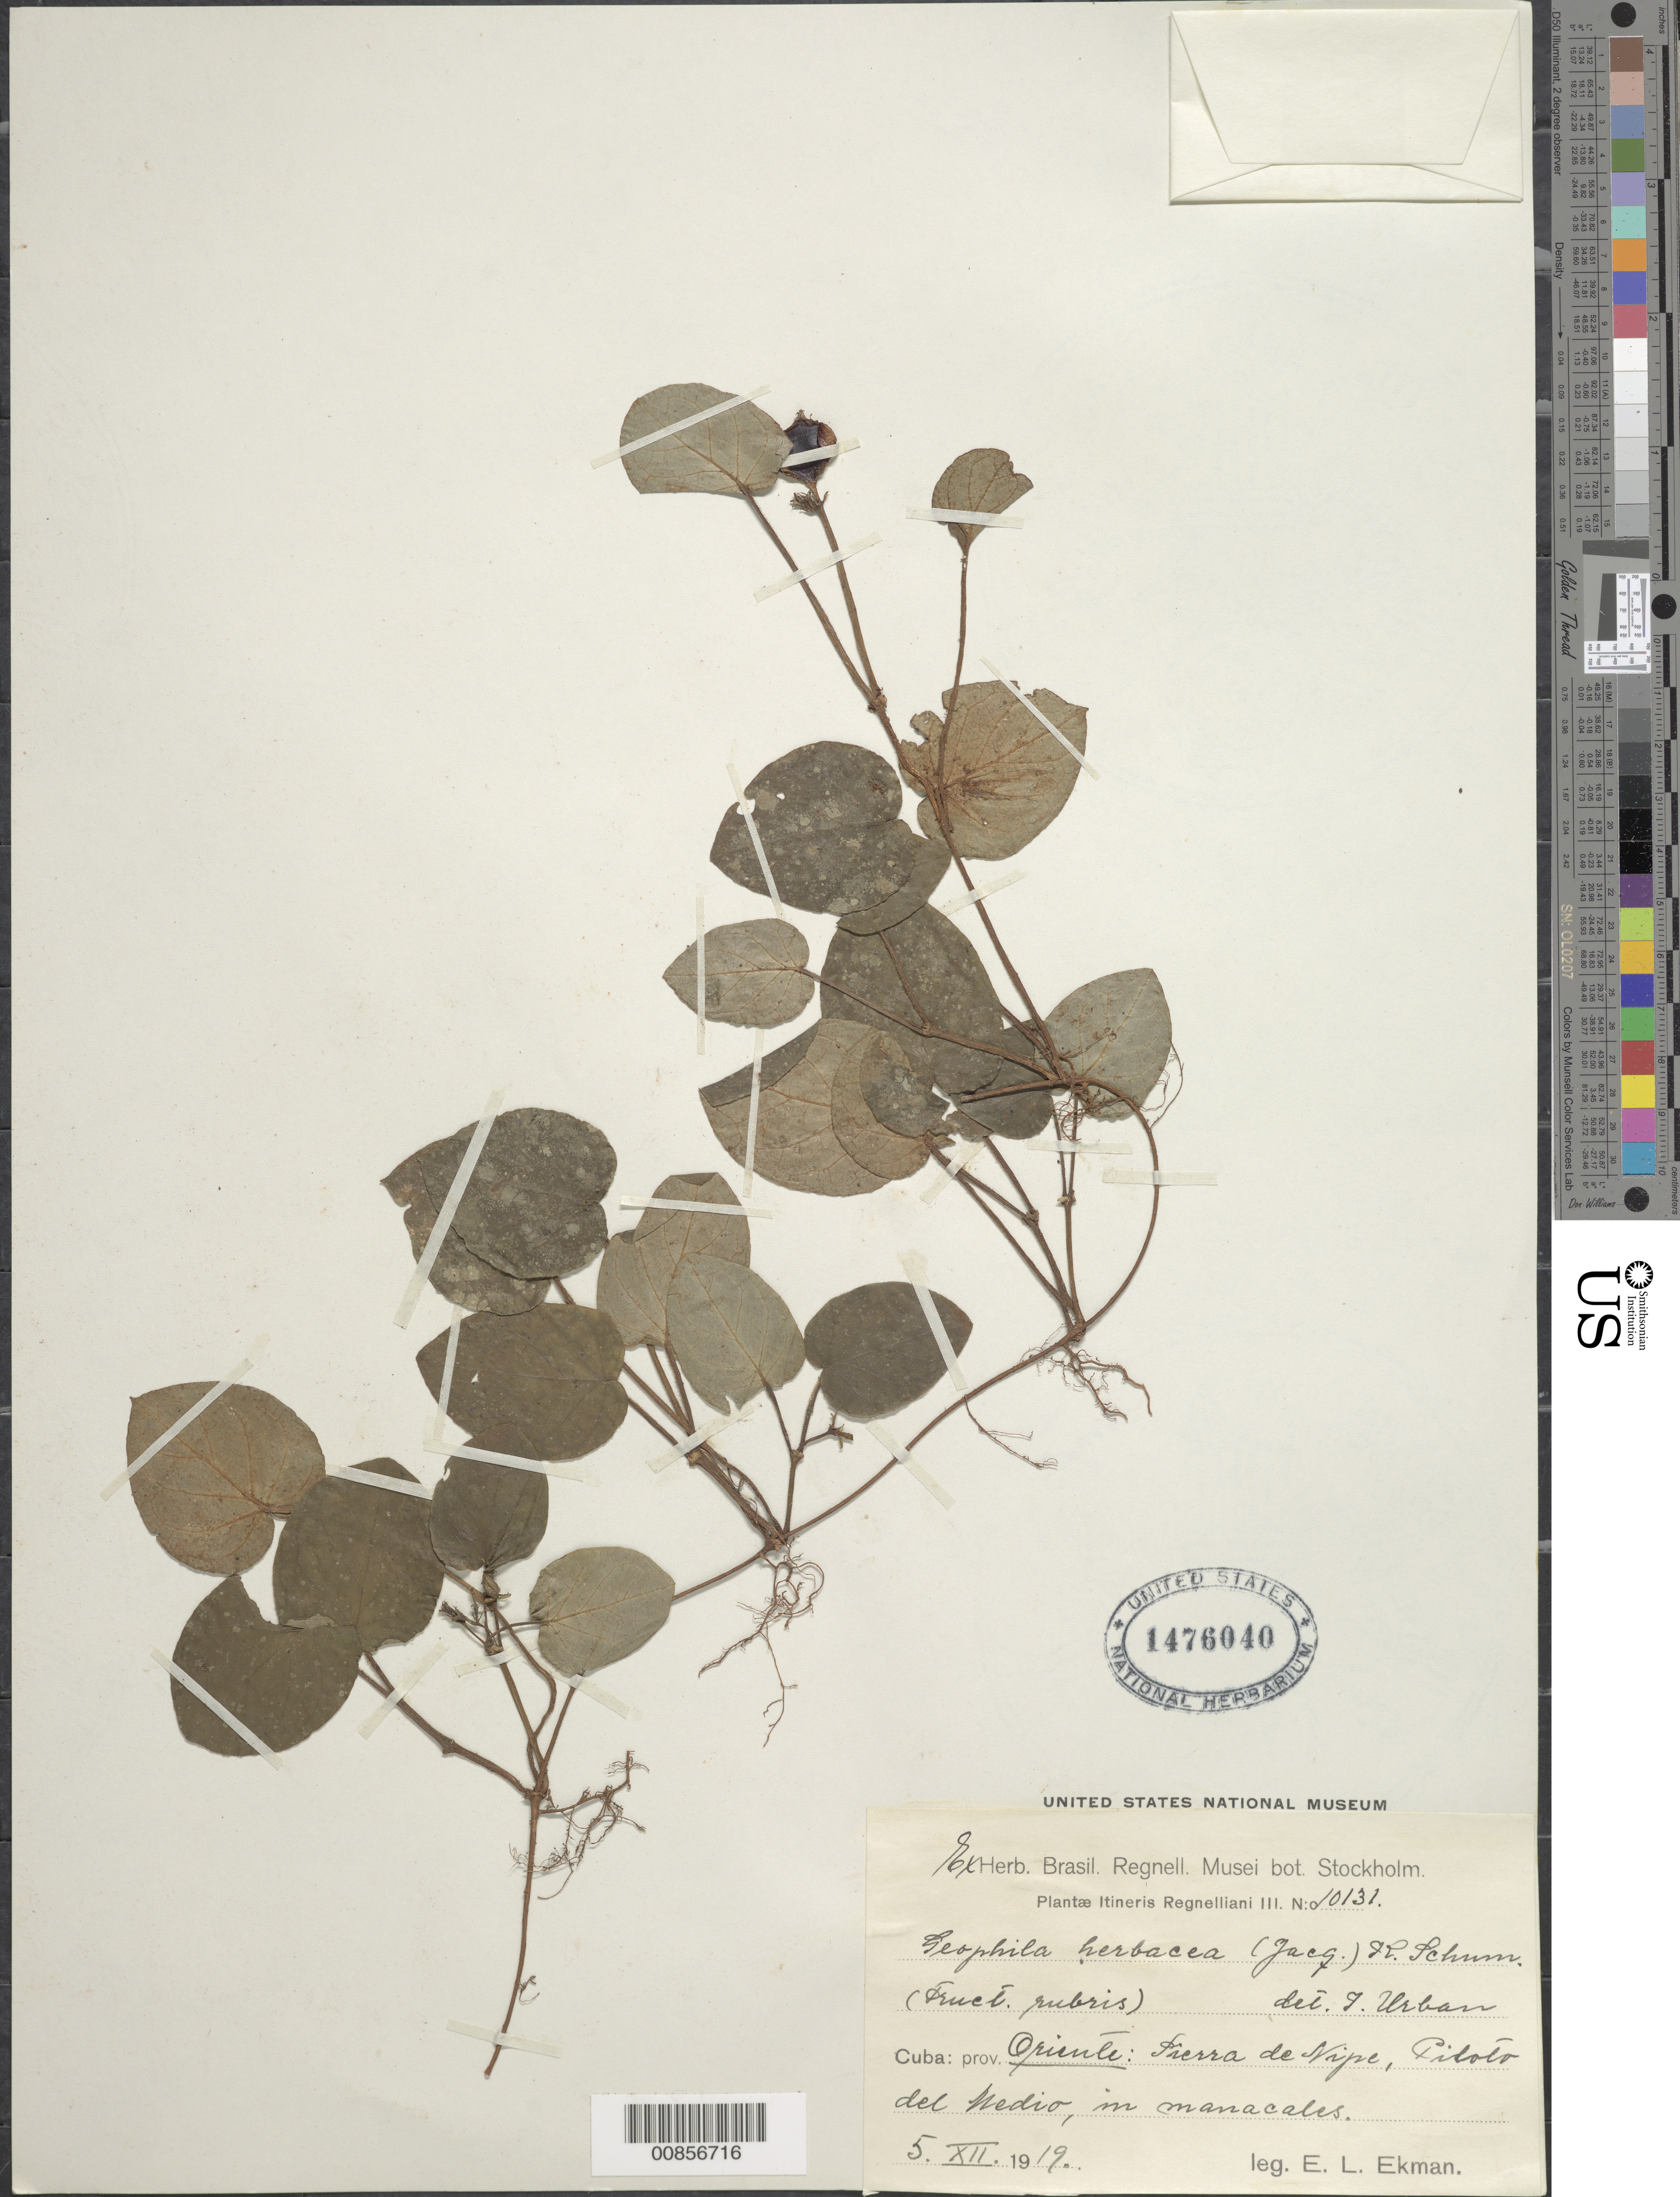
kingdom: Plantae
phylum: Tracheophyta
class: Magnoliopsida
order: Gentianales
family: Rubiaceae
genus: Geophila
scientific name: Geophila repens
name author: (L.) I.M. Johnst.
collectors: E. L. Ekman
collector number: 10131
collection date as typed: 05 Dec 1919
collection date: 1919-12-05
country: Cuba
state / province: Oriente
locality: Sierra de Nipe, Piloto del Medio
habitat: In manacales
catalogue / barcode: US 1476040